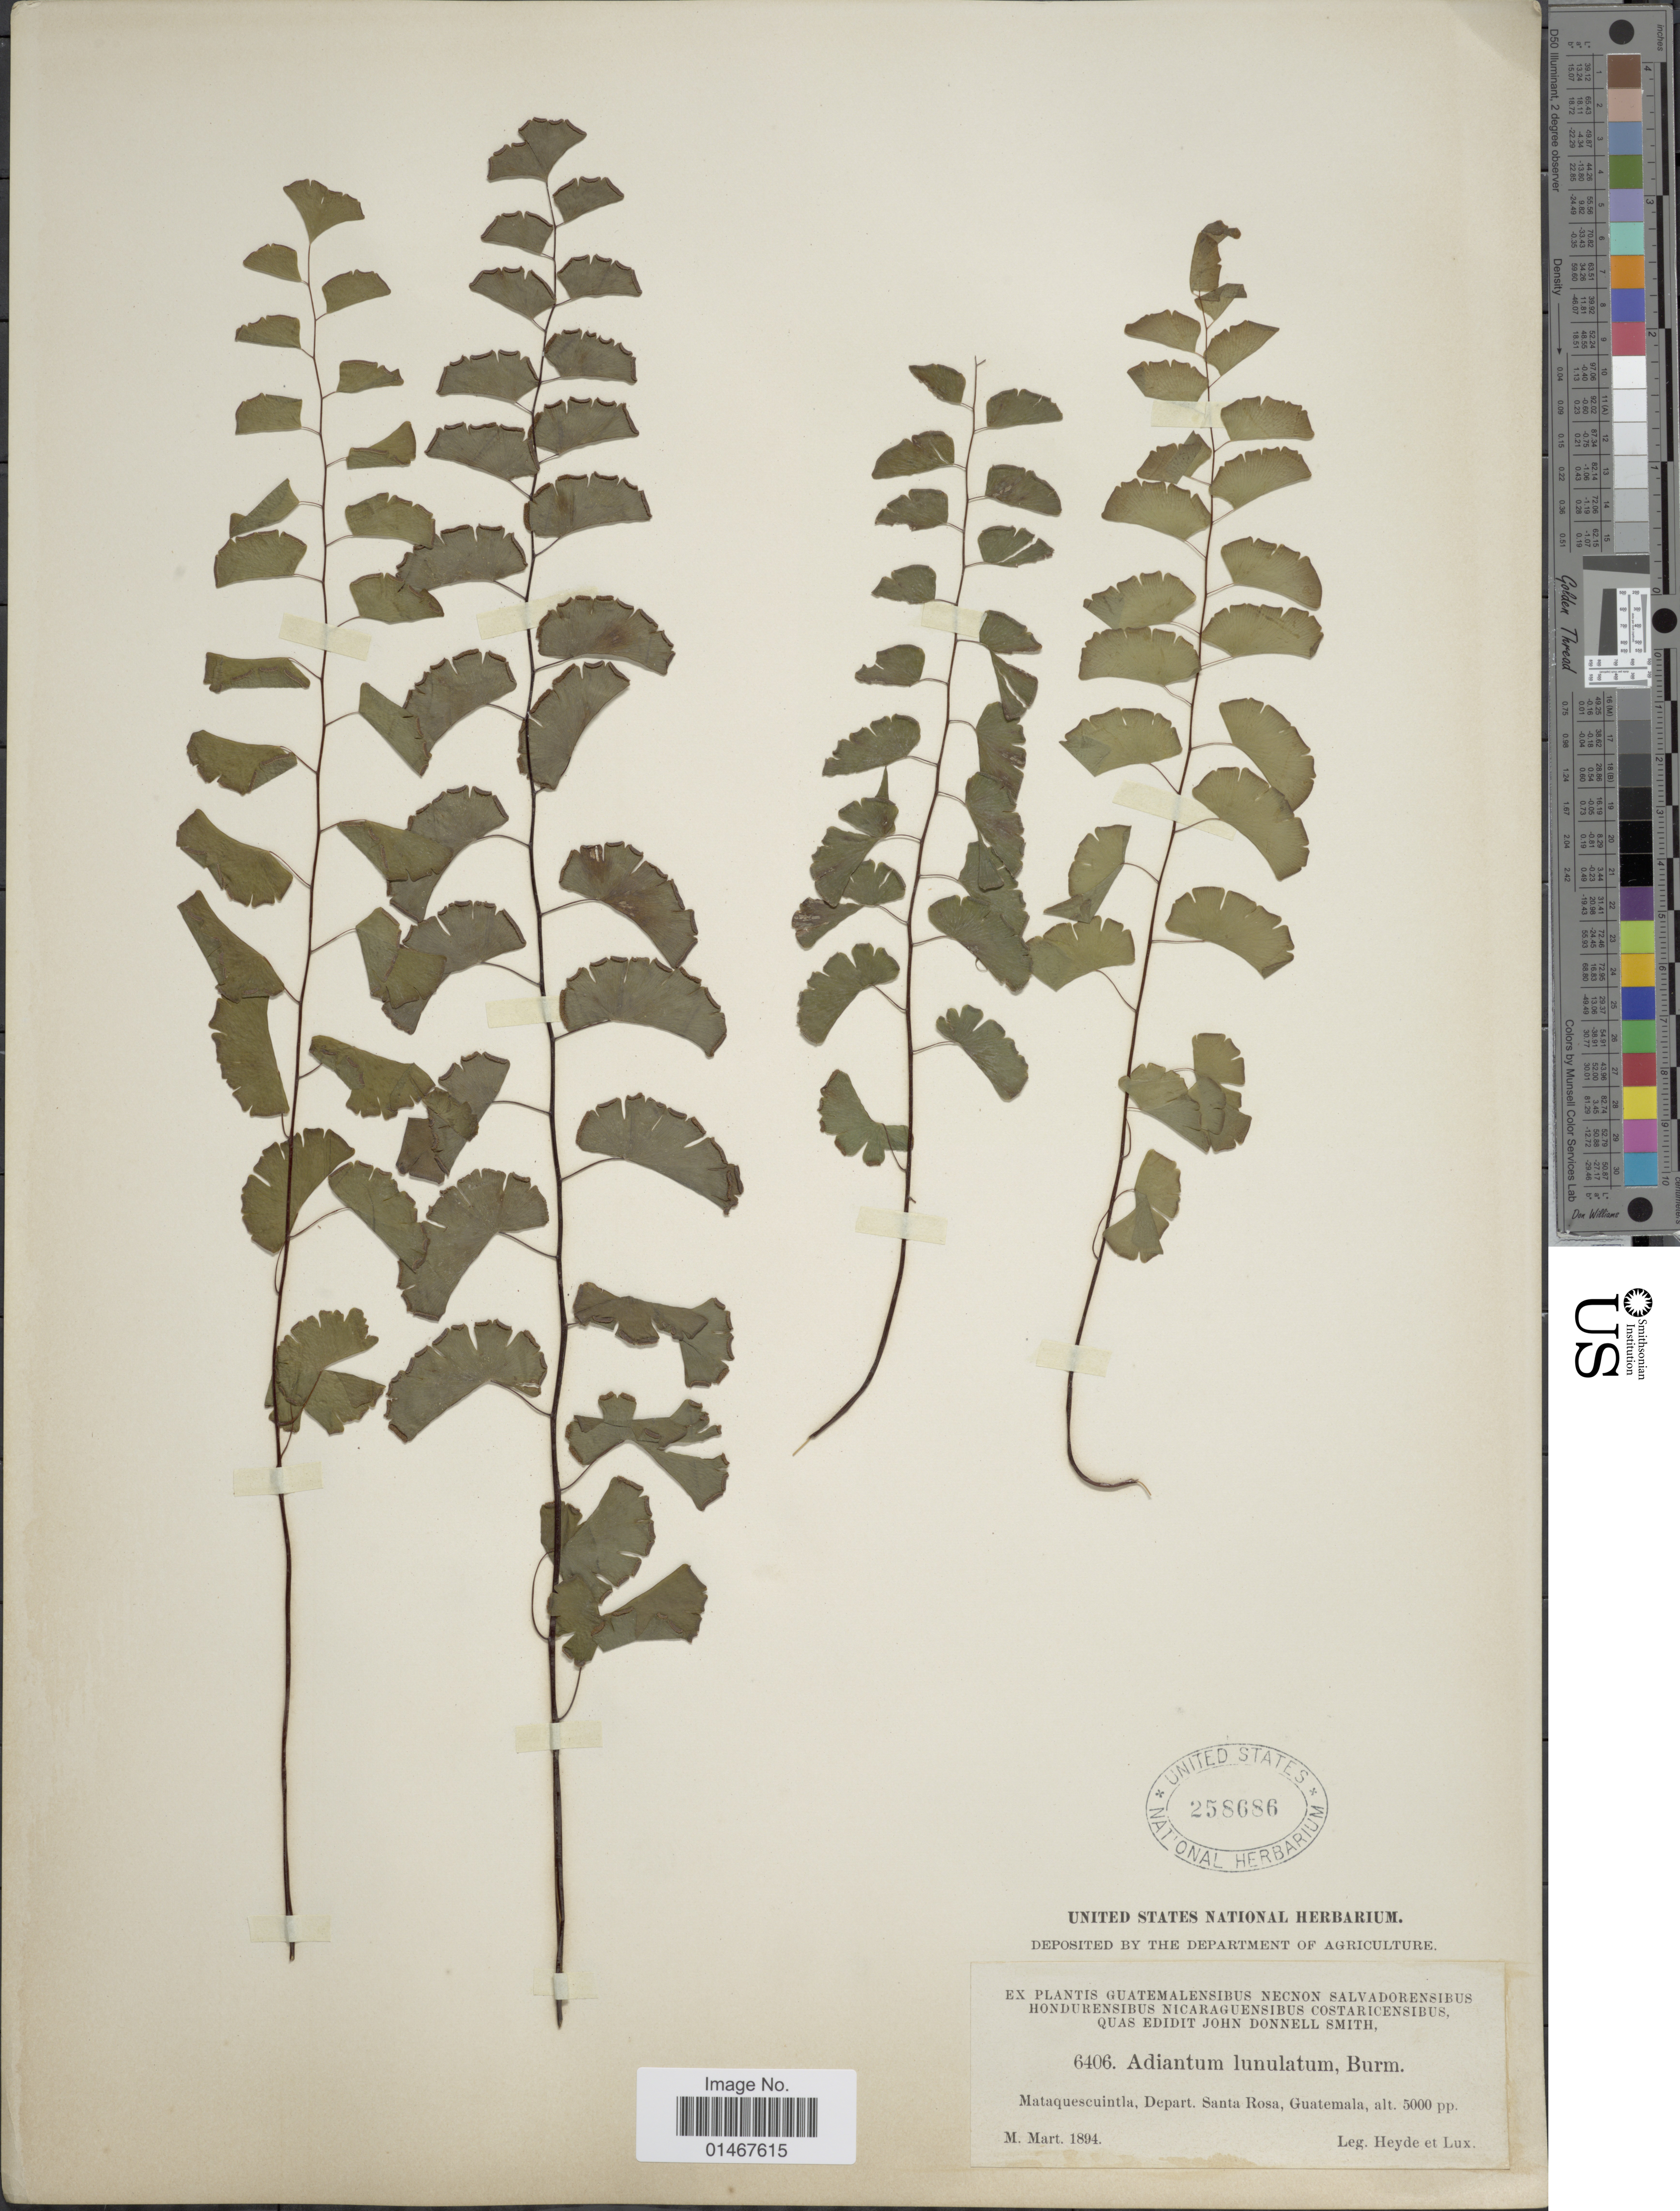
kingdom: Plantae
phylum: Tracheophyta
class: Polypodiopsida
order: Polypodiales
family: Pteridaceae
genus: Adiantum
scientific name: Adiantum philippense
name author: L.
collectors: Heyde & Lux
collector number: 6406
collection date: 1894-03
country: Guatemala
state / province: Santa Rosa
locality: Mataquescuintla, Depart Santa Rosa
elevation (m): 1524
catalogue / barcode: US 258686